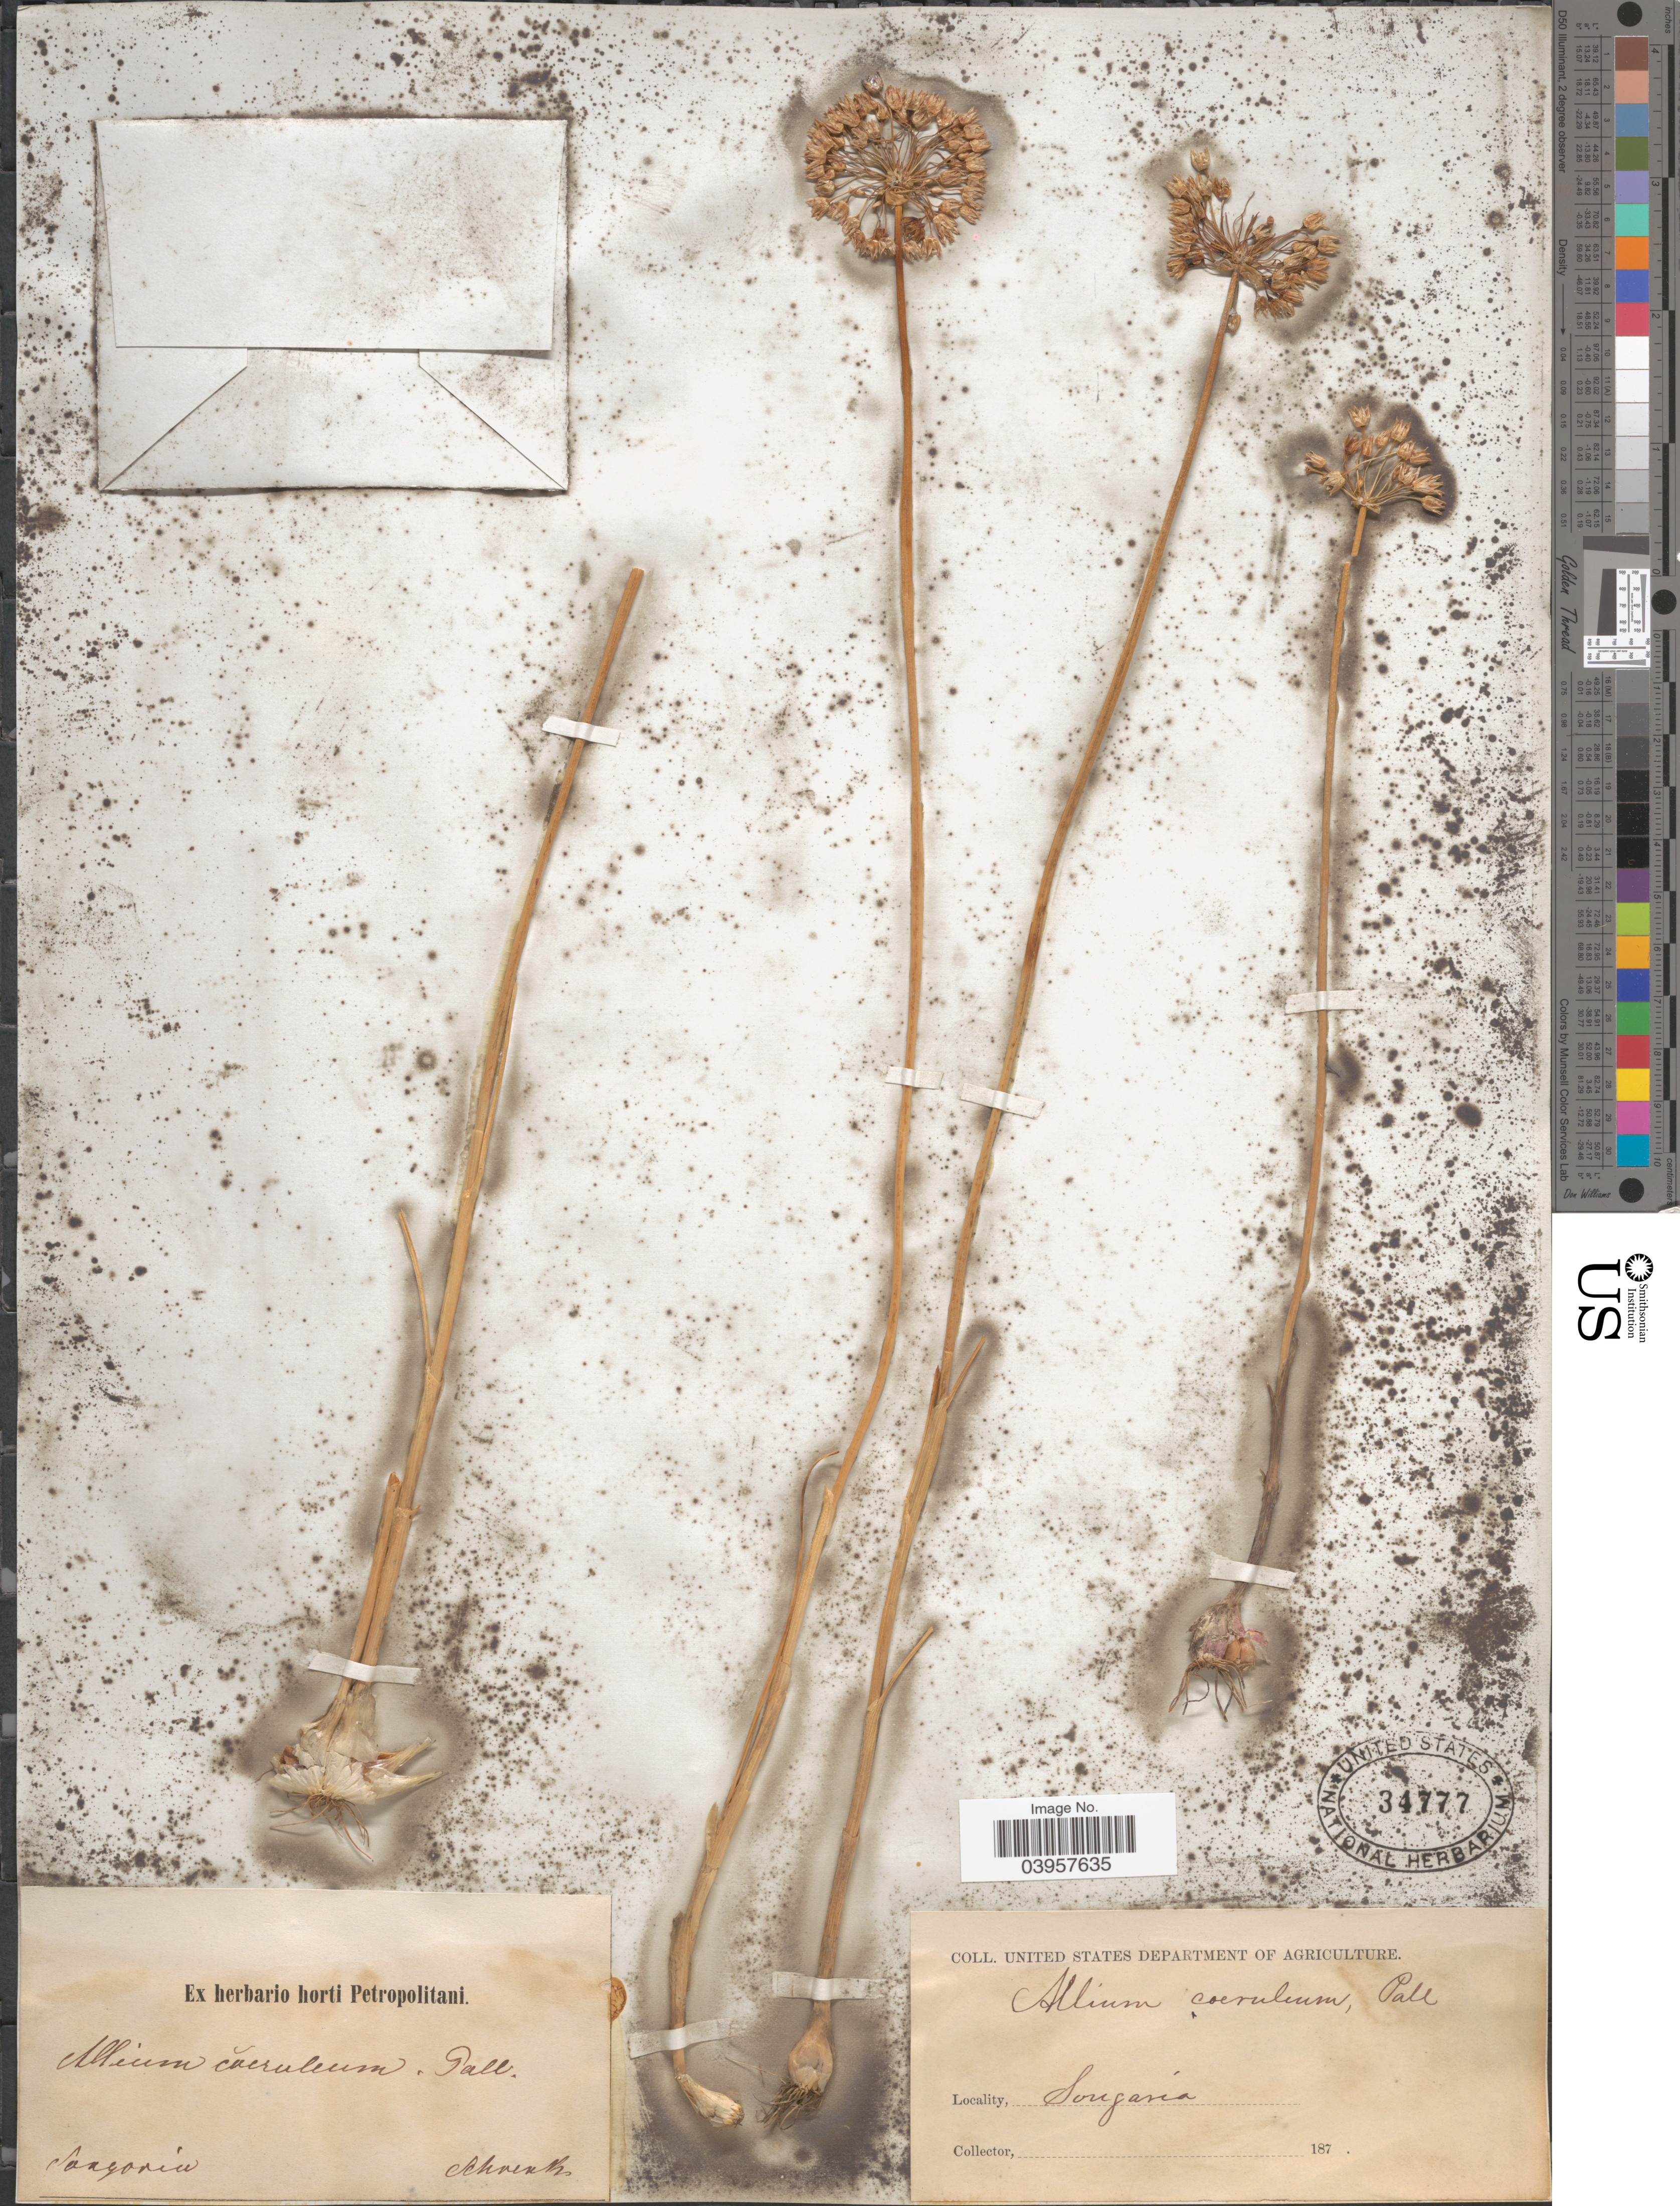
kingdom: Plantae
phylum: Tracheophyta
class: Liliopsida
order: Asparagales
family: Amaryllidaceae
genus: Allium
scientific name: Allium caeruleum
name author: Pall.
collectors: A.G. Schrenk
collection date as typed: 187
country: China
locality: Songoria.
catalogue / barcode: US 34777